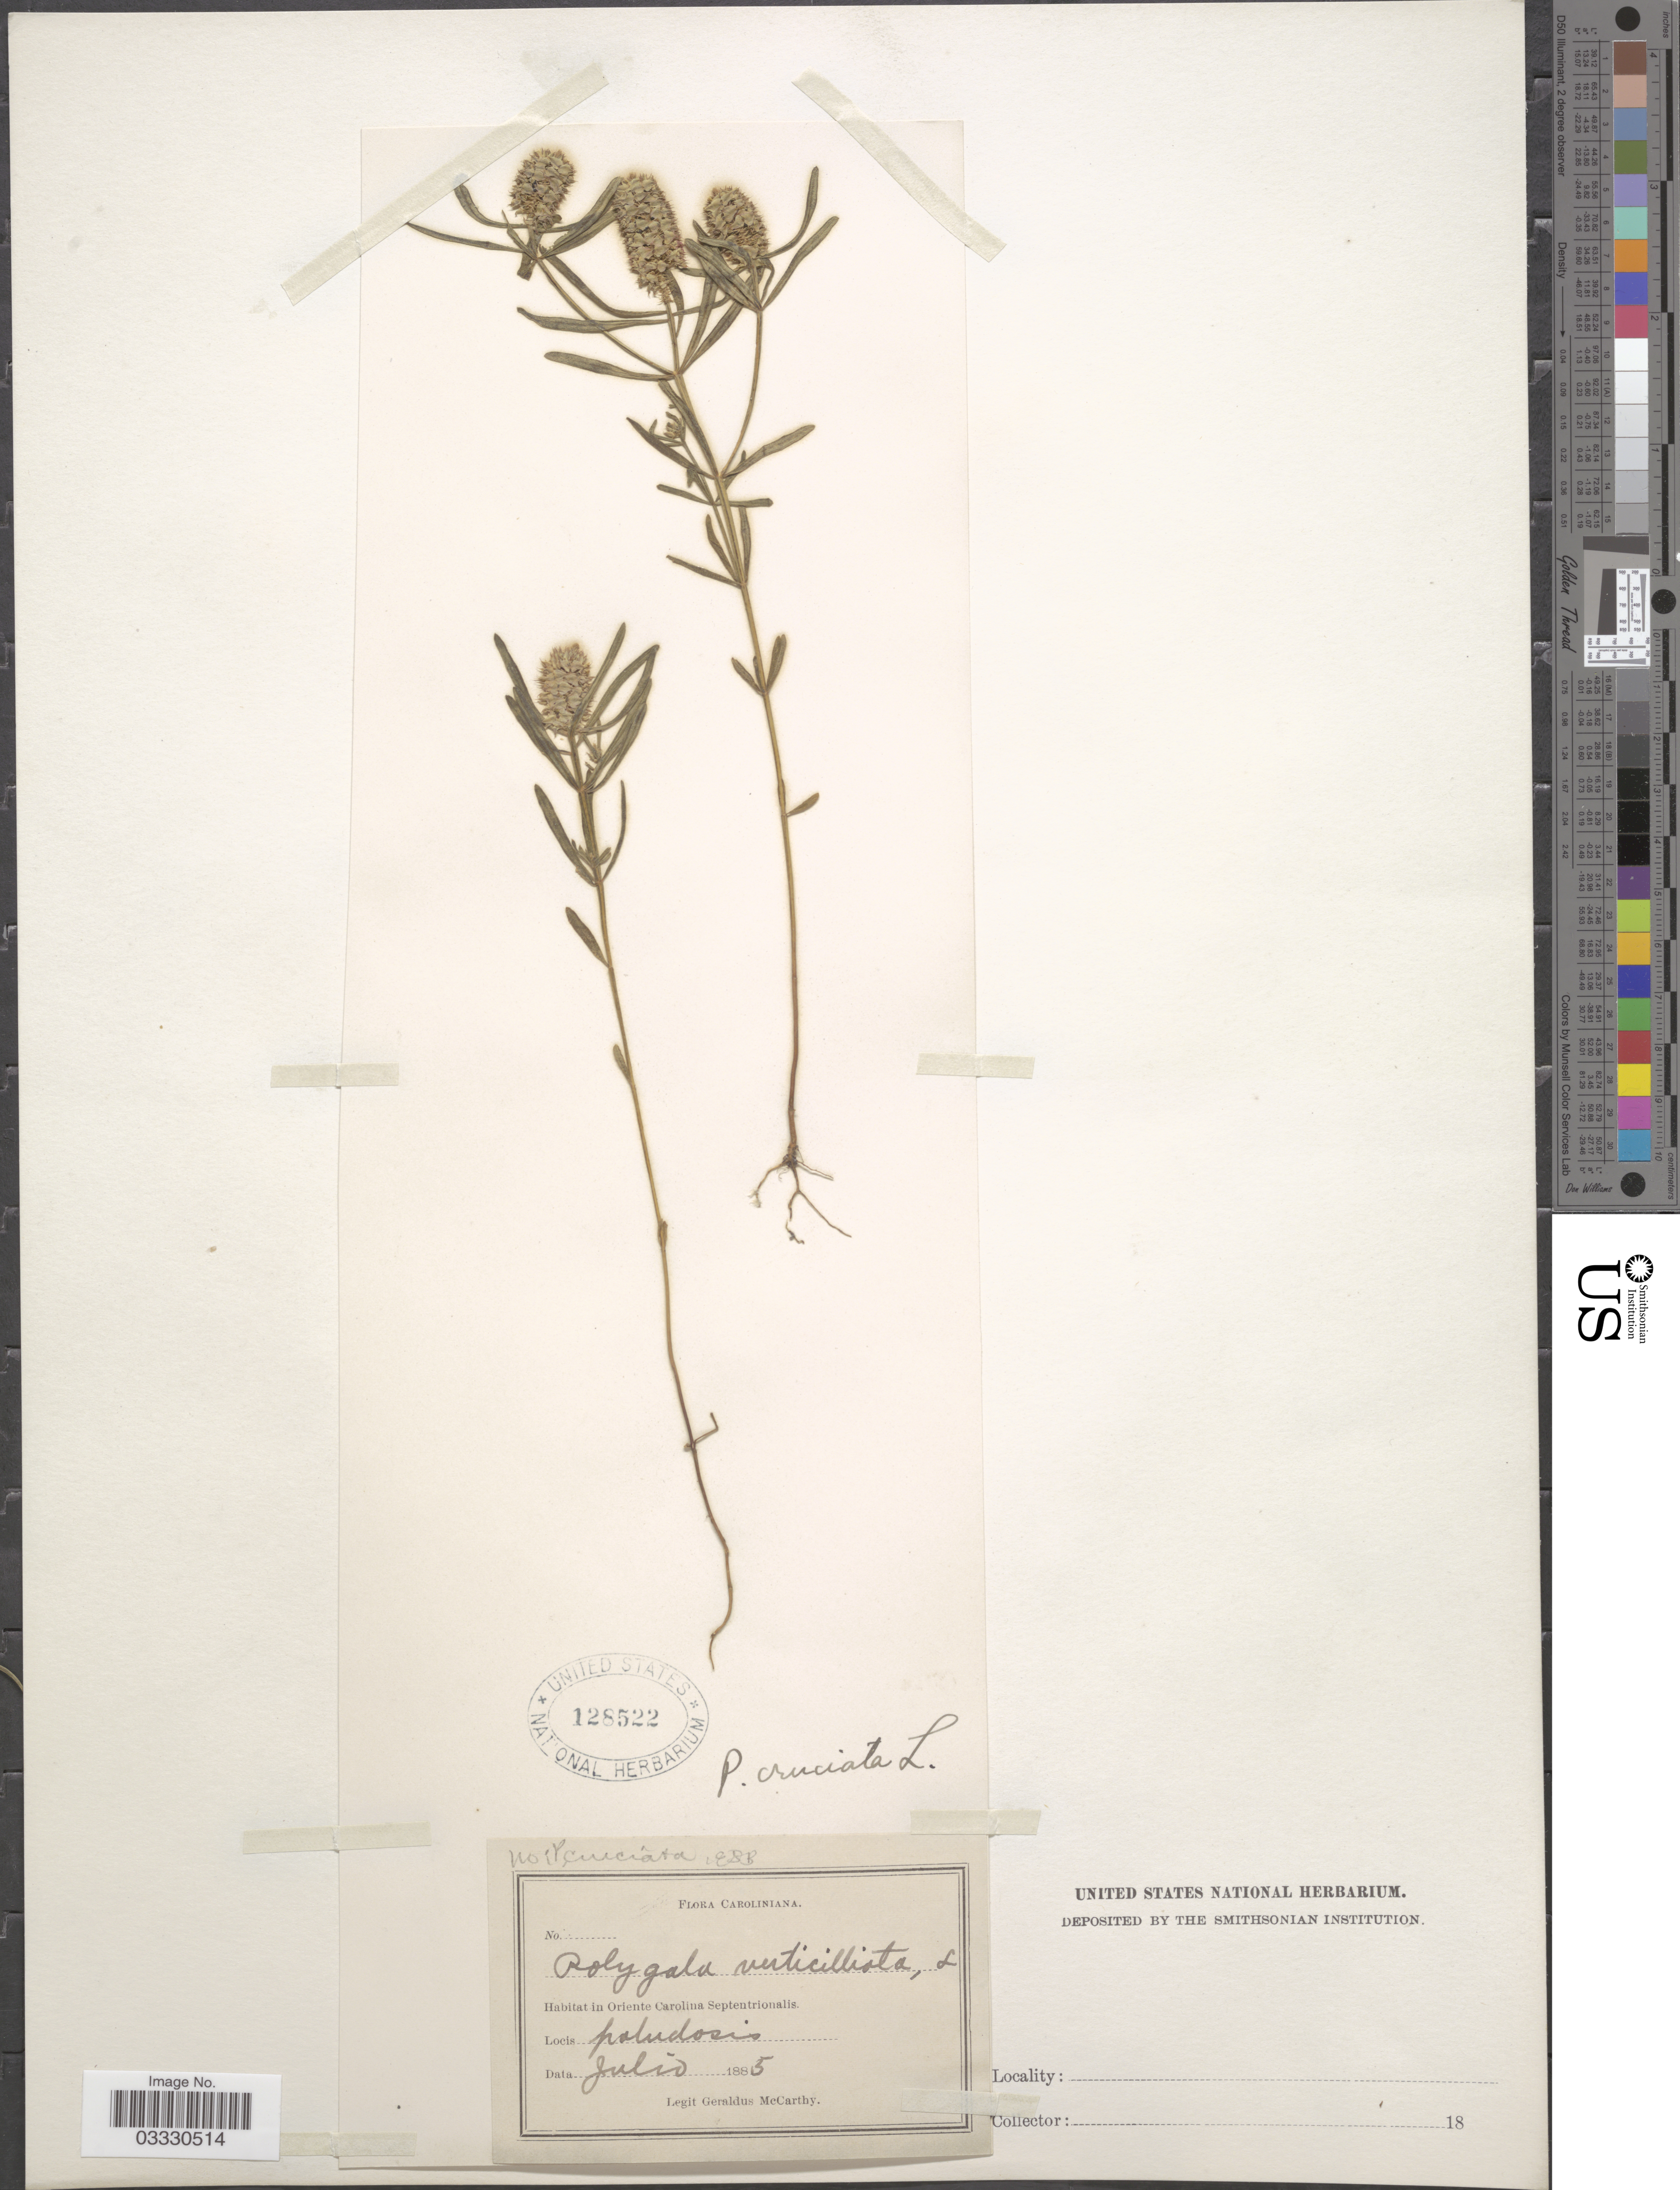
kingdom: Plantae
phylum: Tracheophyta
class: Magnoliopsida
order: Fabales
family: Polygalaceae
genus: Polygala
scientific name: Polygala cruciata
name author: L.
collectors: M. McCarthy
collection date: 1885-07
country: United States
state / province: North Carolina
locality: Caroliniana. Oriente Carolina Septentrionalis. Paludosis.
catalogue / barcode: US 128522